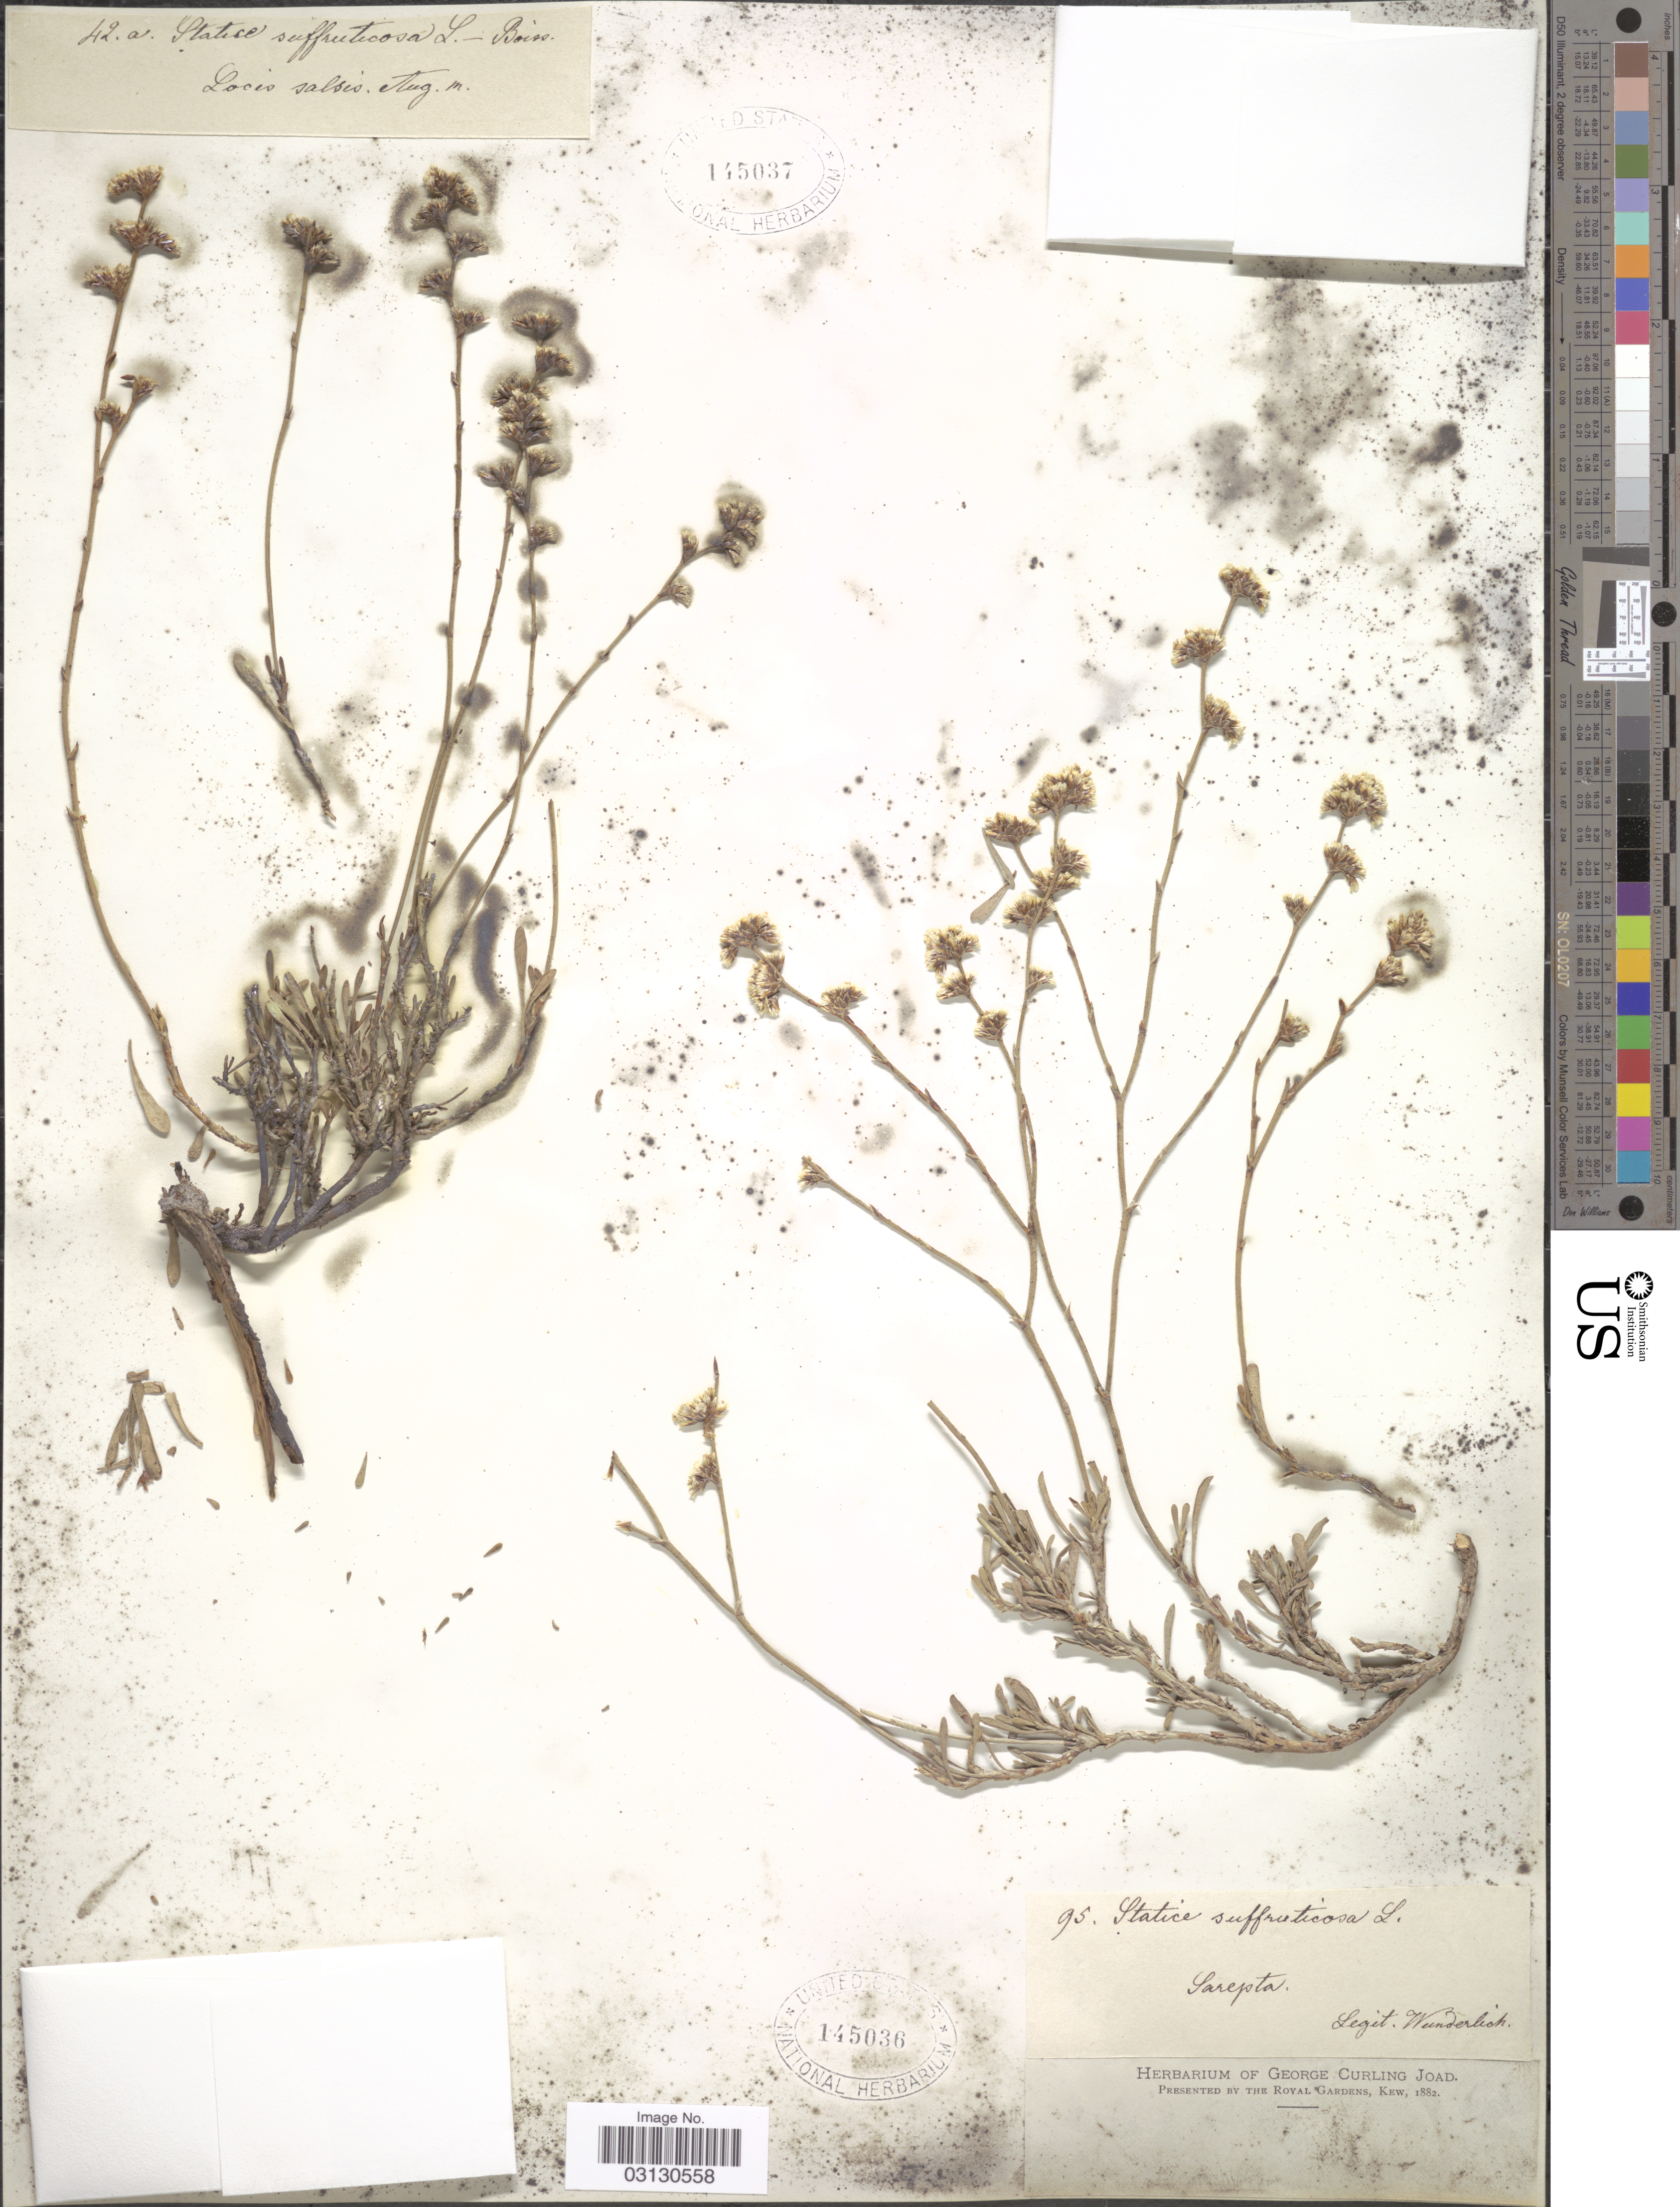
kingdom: Plantae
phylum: Tracheophyta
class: Magnoliopsida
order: Caryophyllales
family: Plumbaginaceae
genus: Limonium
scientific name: Limonium suffruticosum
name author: (L.) Kuntze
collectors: Wunderlich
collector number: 95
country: Russian Federation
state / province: Volgograd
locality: Sarepta.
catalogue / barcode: US 145036